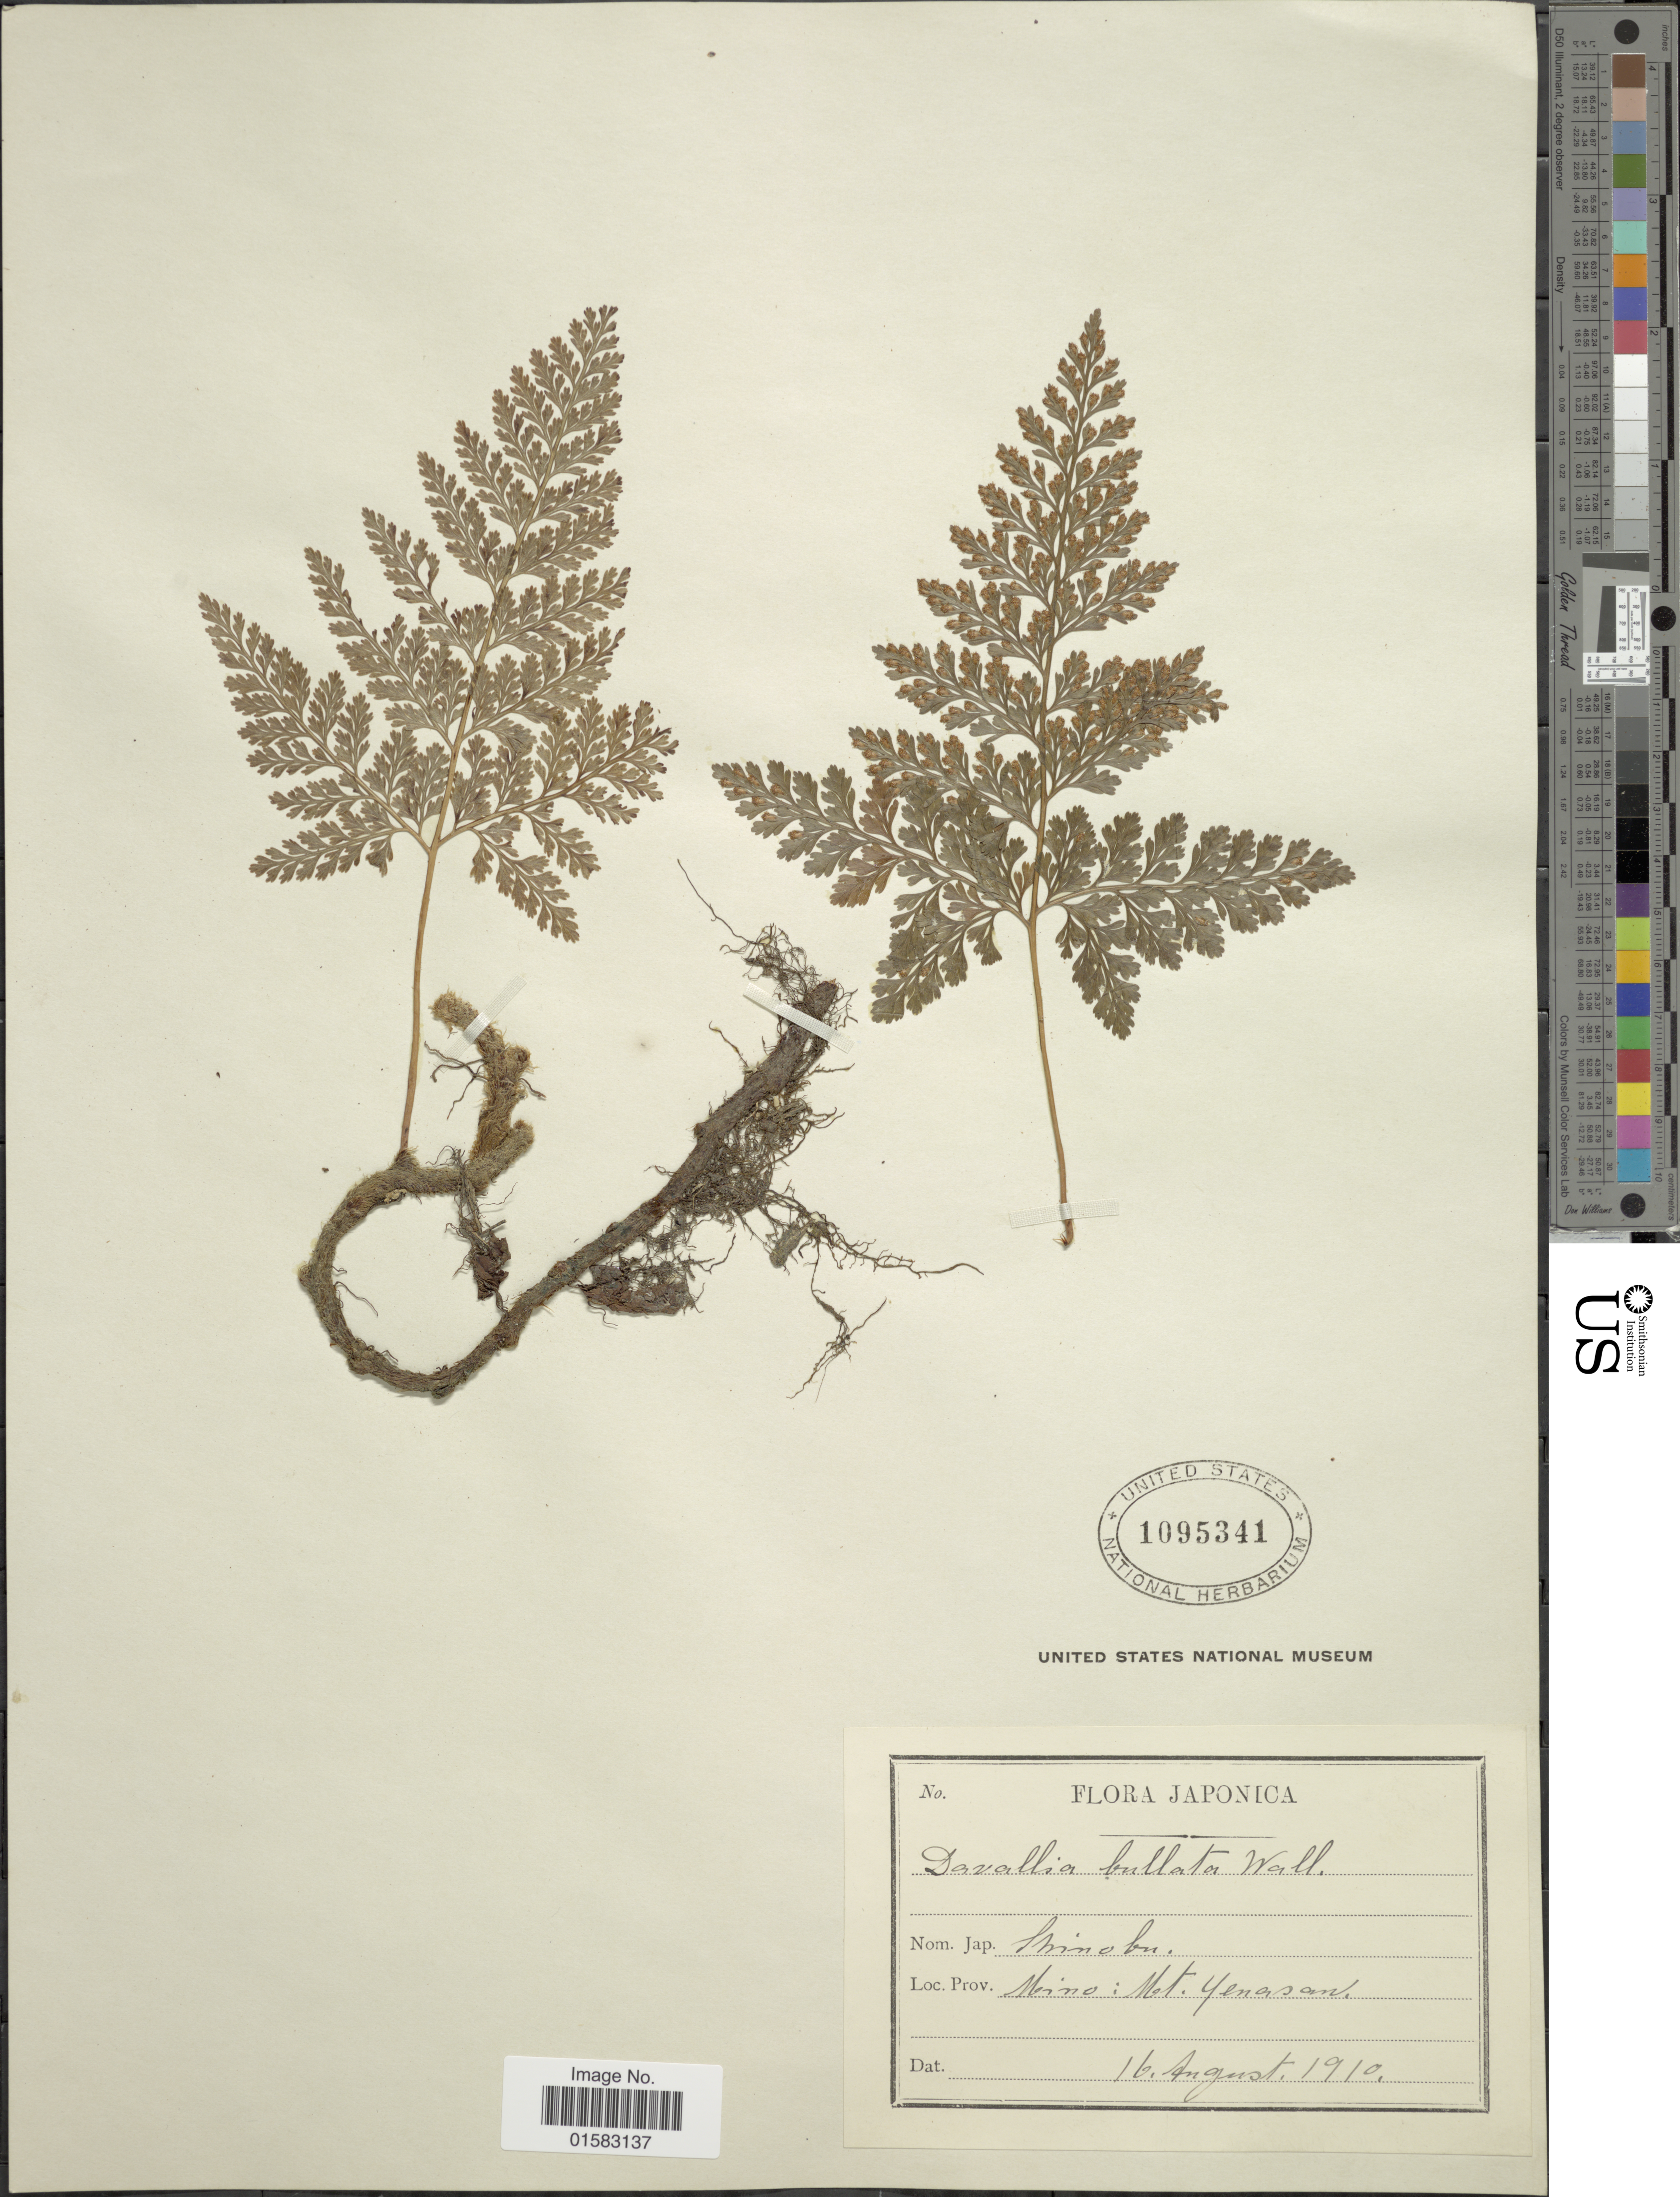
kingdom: Plantae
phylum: Tracheophyta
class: Polypodiopsida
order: Polypodiales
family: Davalliaceae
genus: Davallia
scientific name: Davallia trichomanoides var. trichomanoides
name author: Blume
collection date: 1910-08-16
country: Japan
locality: Shino : Mt. Yenasan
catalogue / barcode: US 1095341